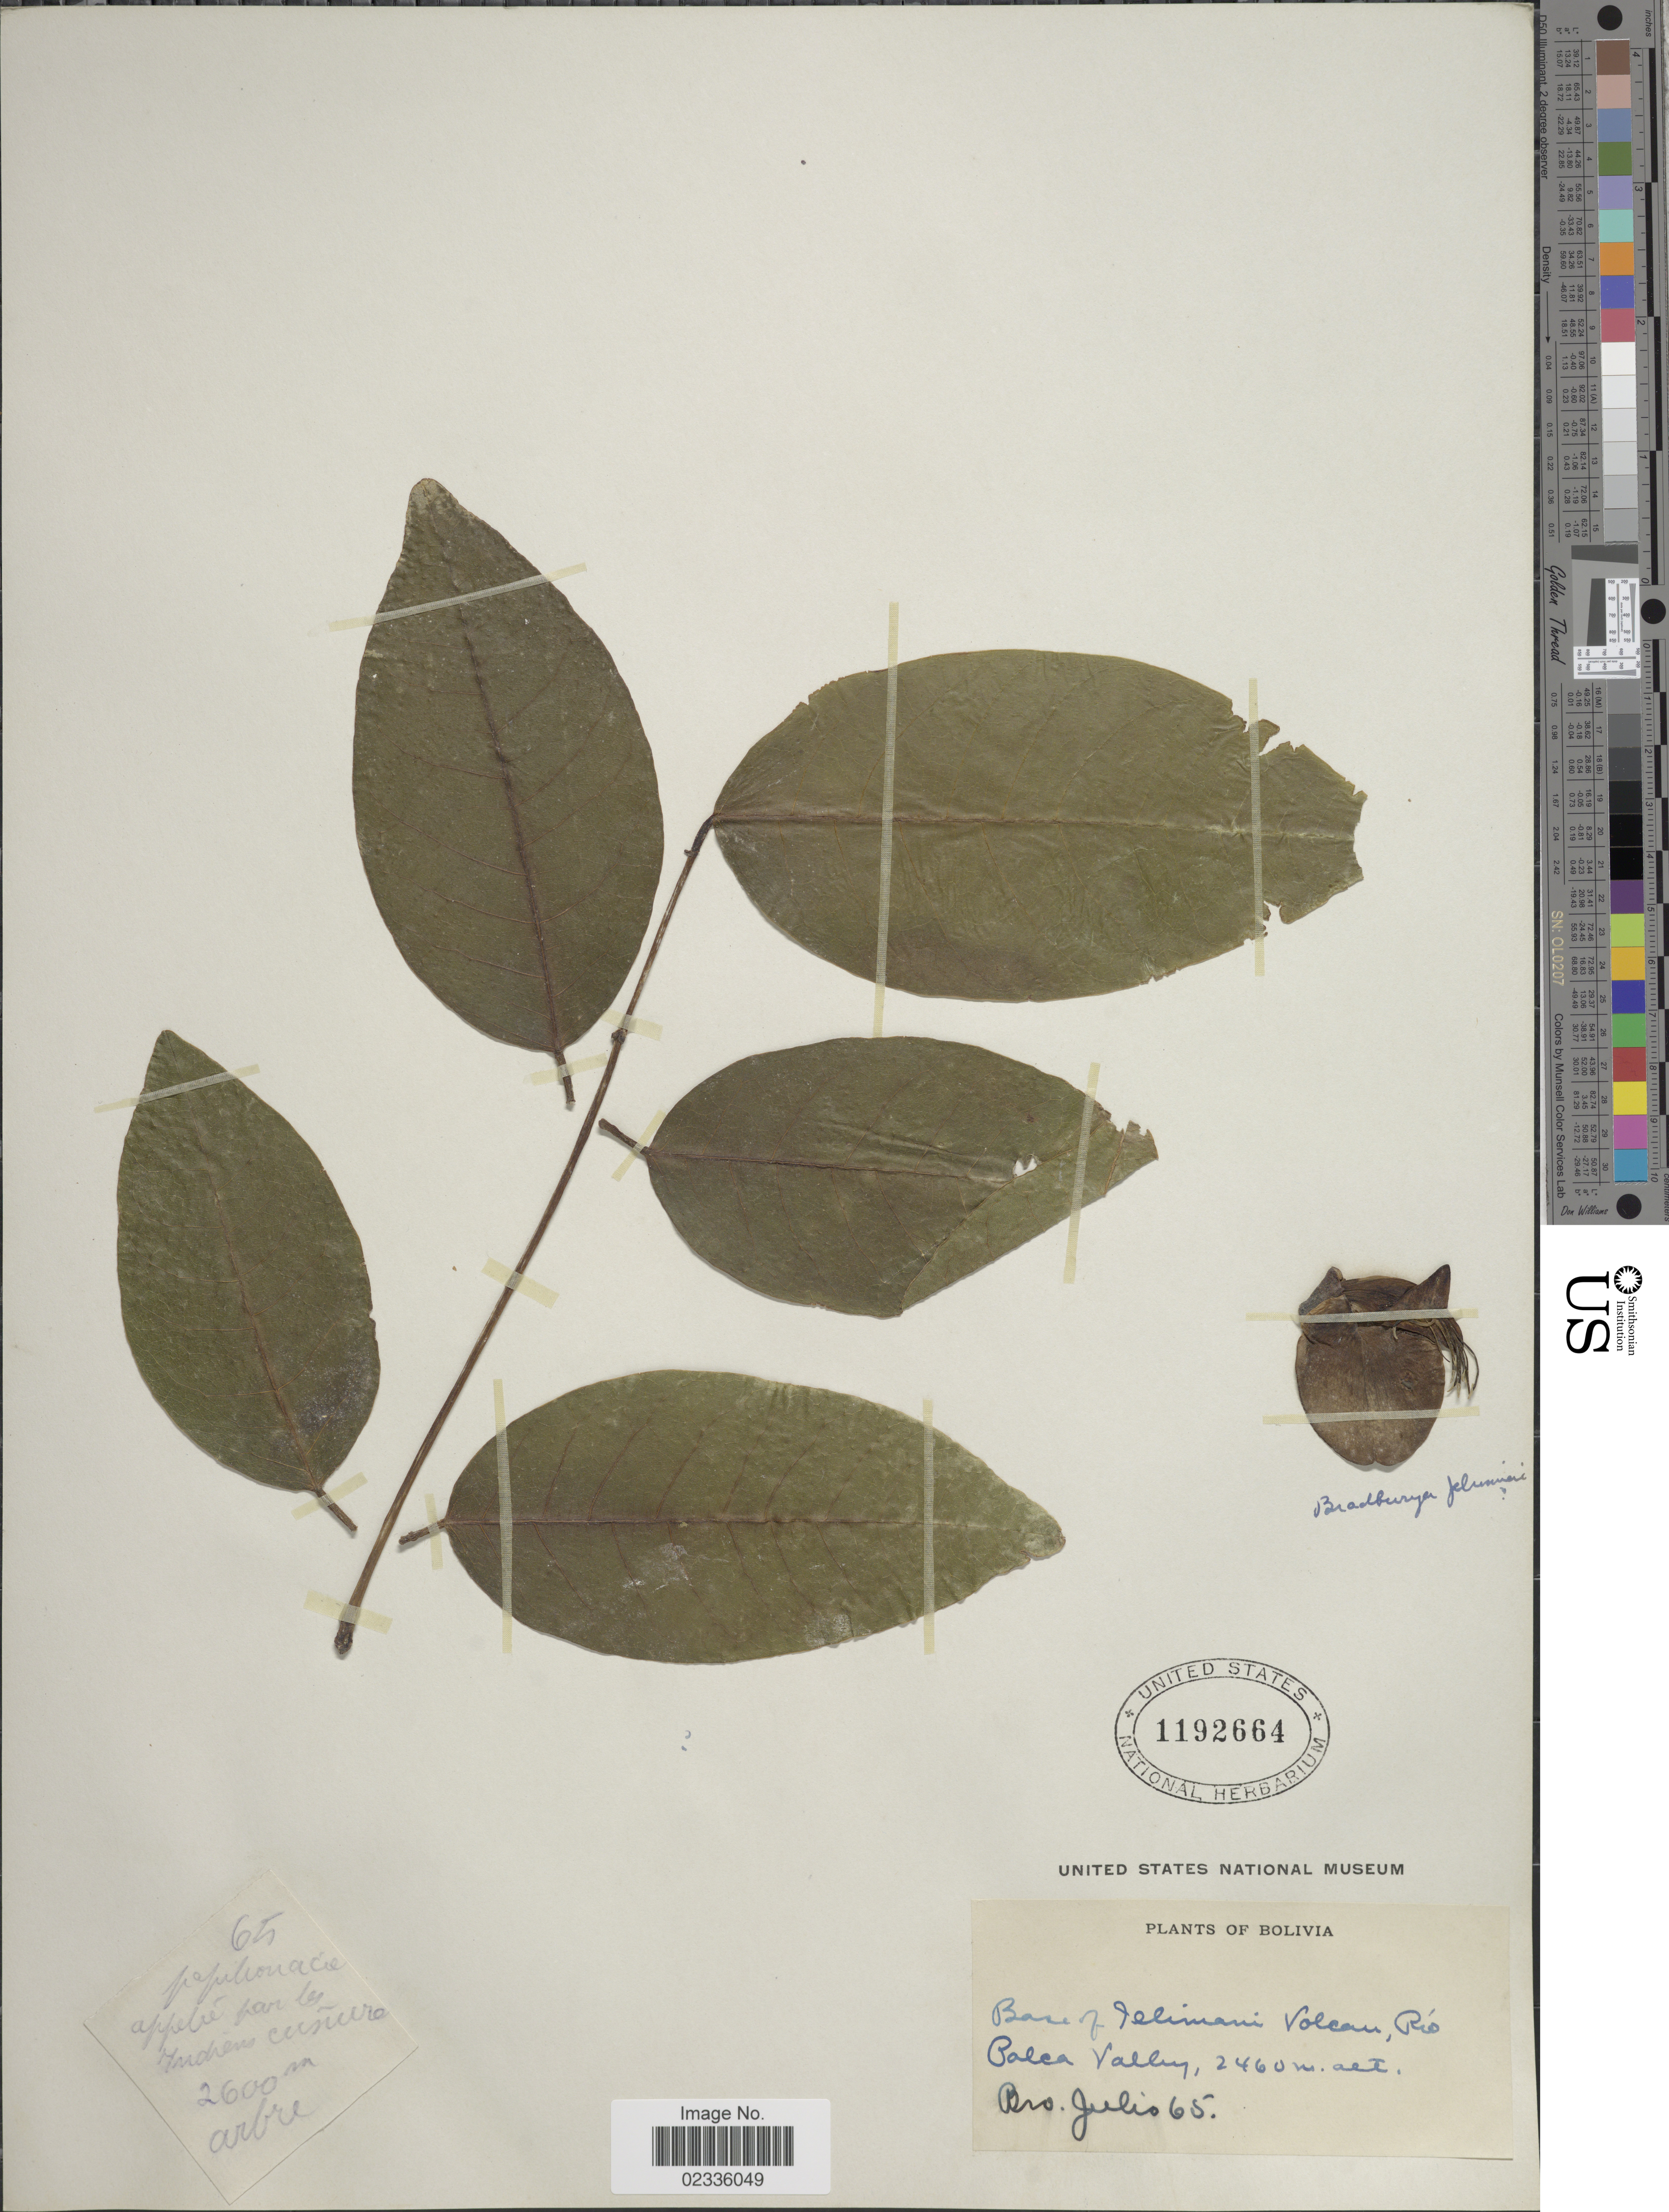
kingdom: Plantae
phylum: Tracheophyta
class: Magnoliopsida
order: Fabales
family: Fabaceae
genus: Centrosema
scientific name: Centrosema plumieri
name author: (Turpin ex Pers.) Benth.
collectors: Bro. Julio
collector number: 65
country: Bolivia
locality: Base of Illimani Volcan, Río Palca Valley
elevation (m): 2460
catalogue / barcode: US 1192664